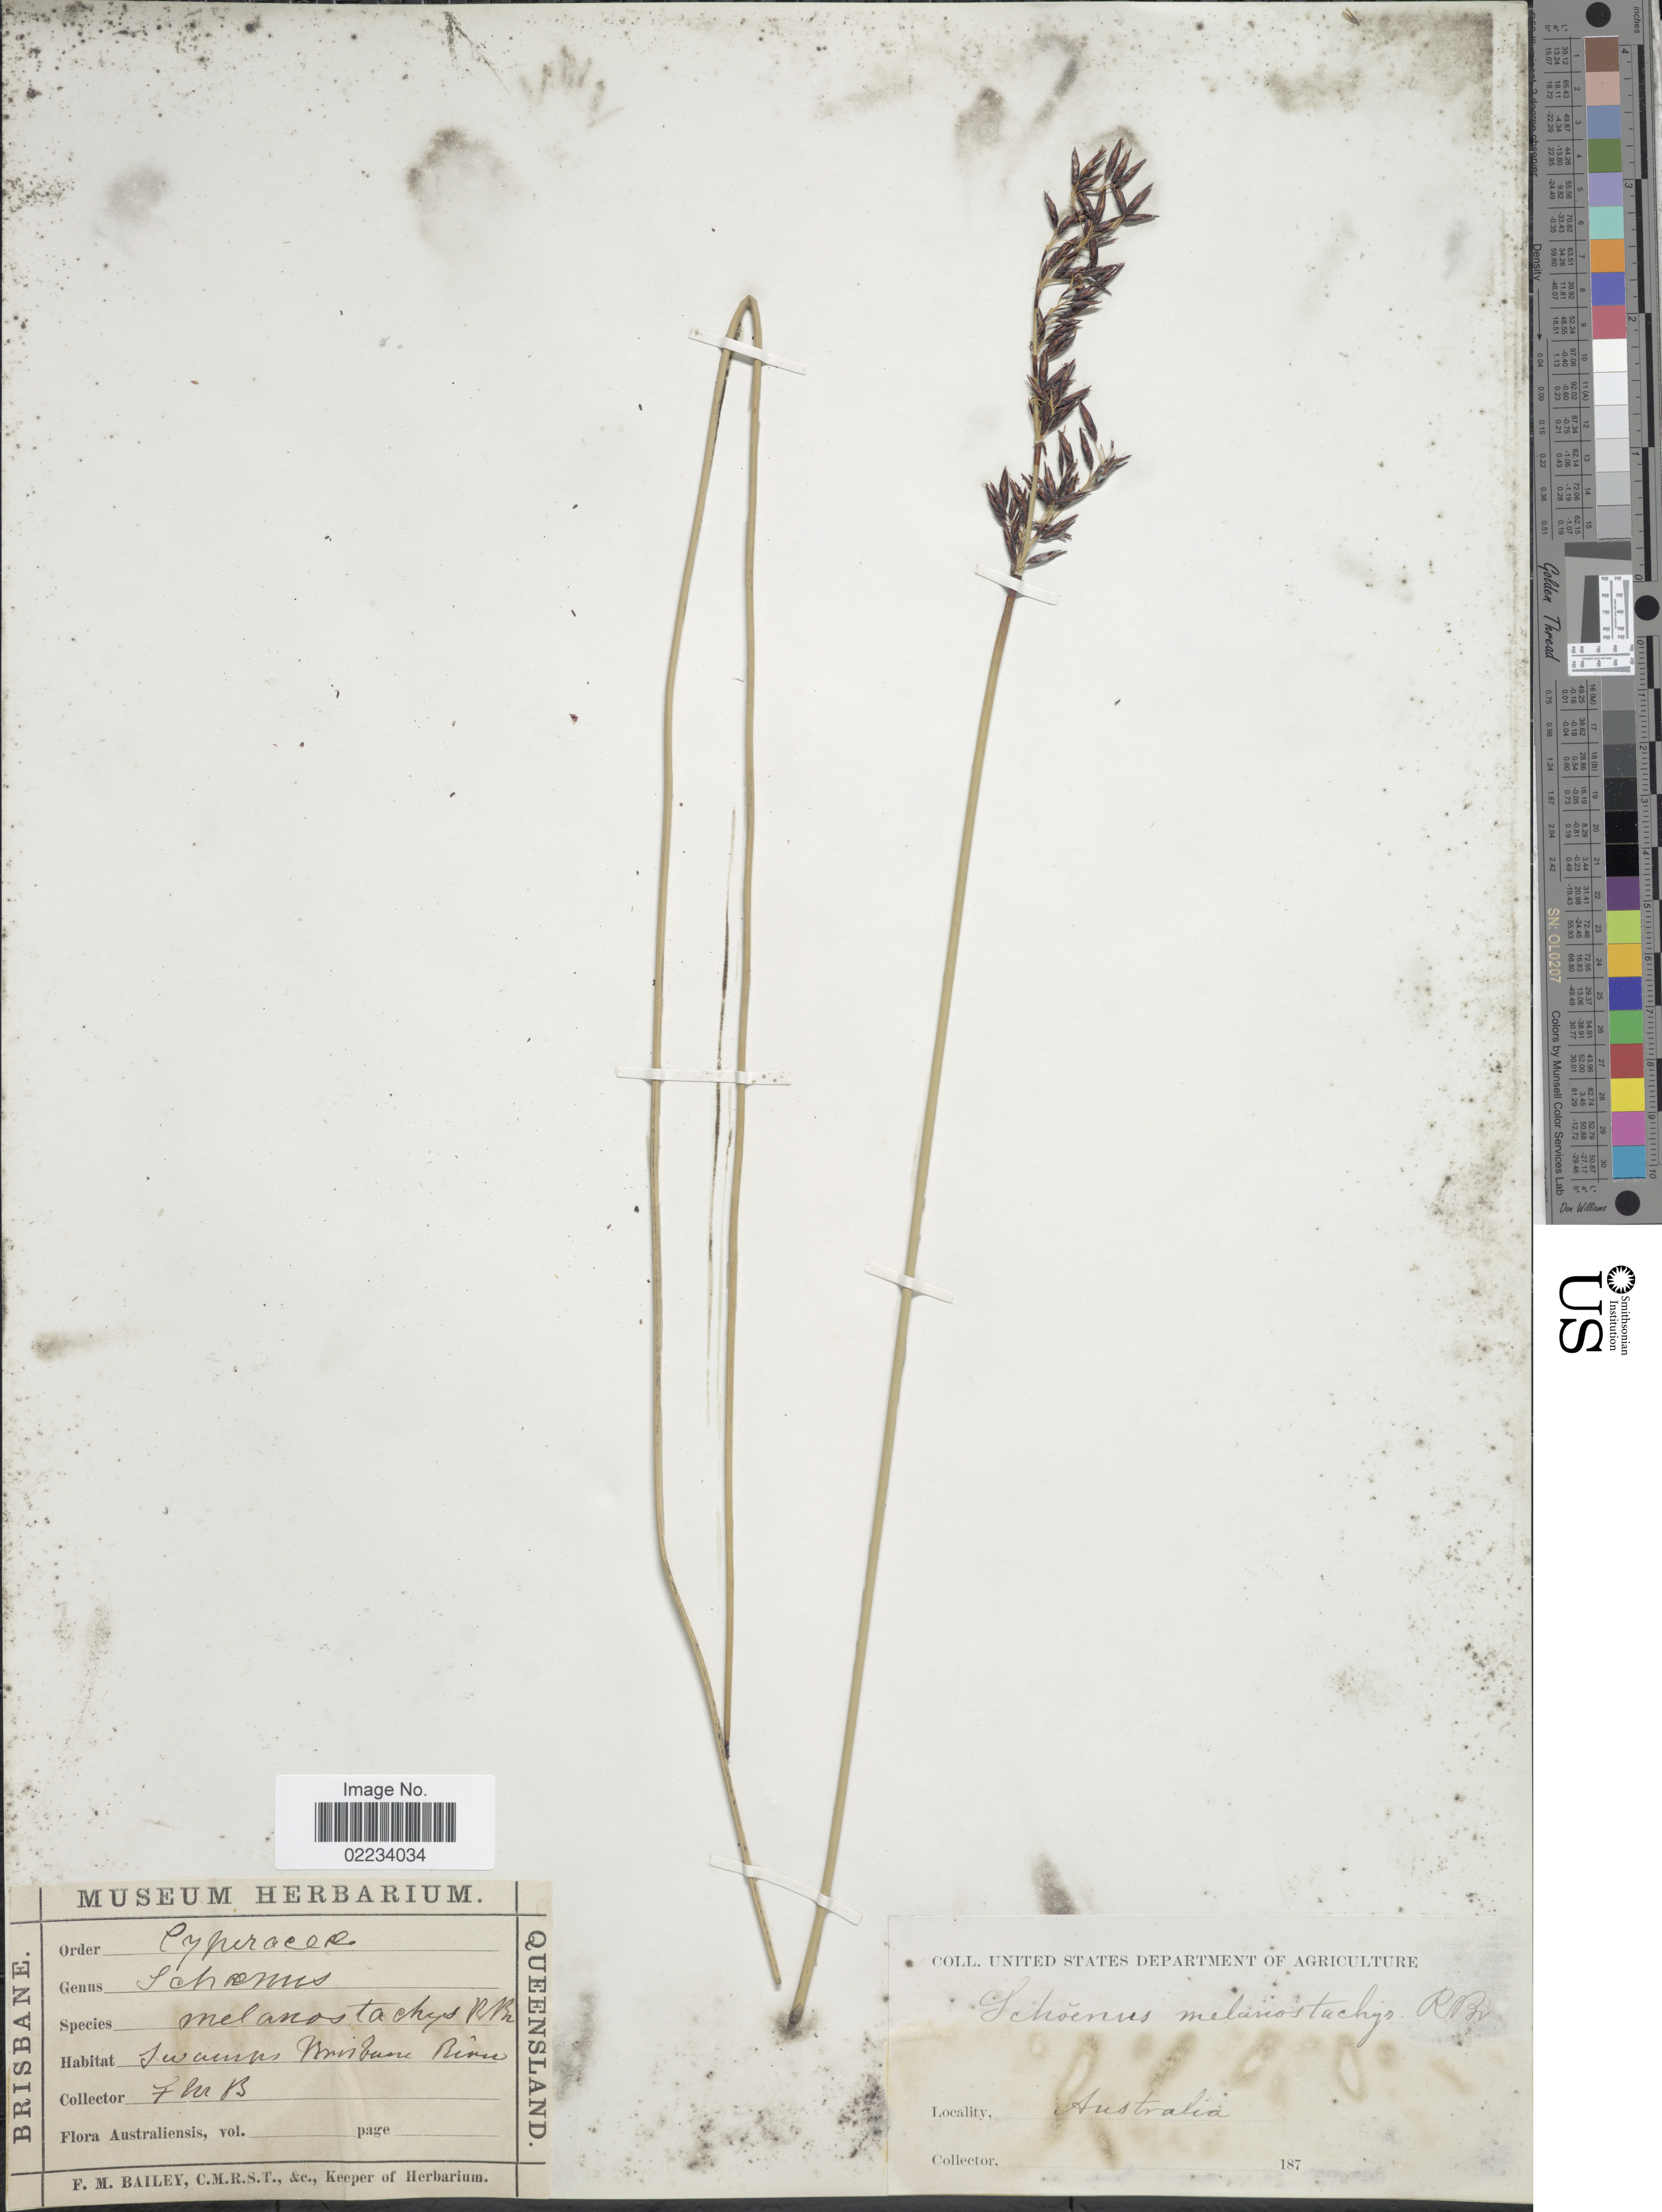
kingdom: Plantae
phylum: Tracheophyta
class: Liliopsida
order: Poales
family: Cyperaceae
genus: Schoenus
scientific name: Schoenus melanostachys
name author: R. Br.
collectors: F. M. Bailey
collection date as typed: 187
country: Australia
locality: Swamps Brisbane River